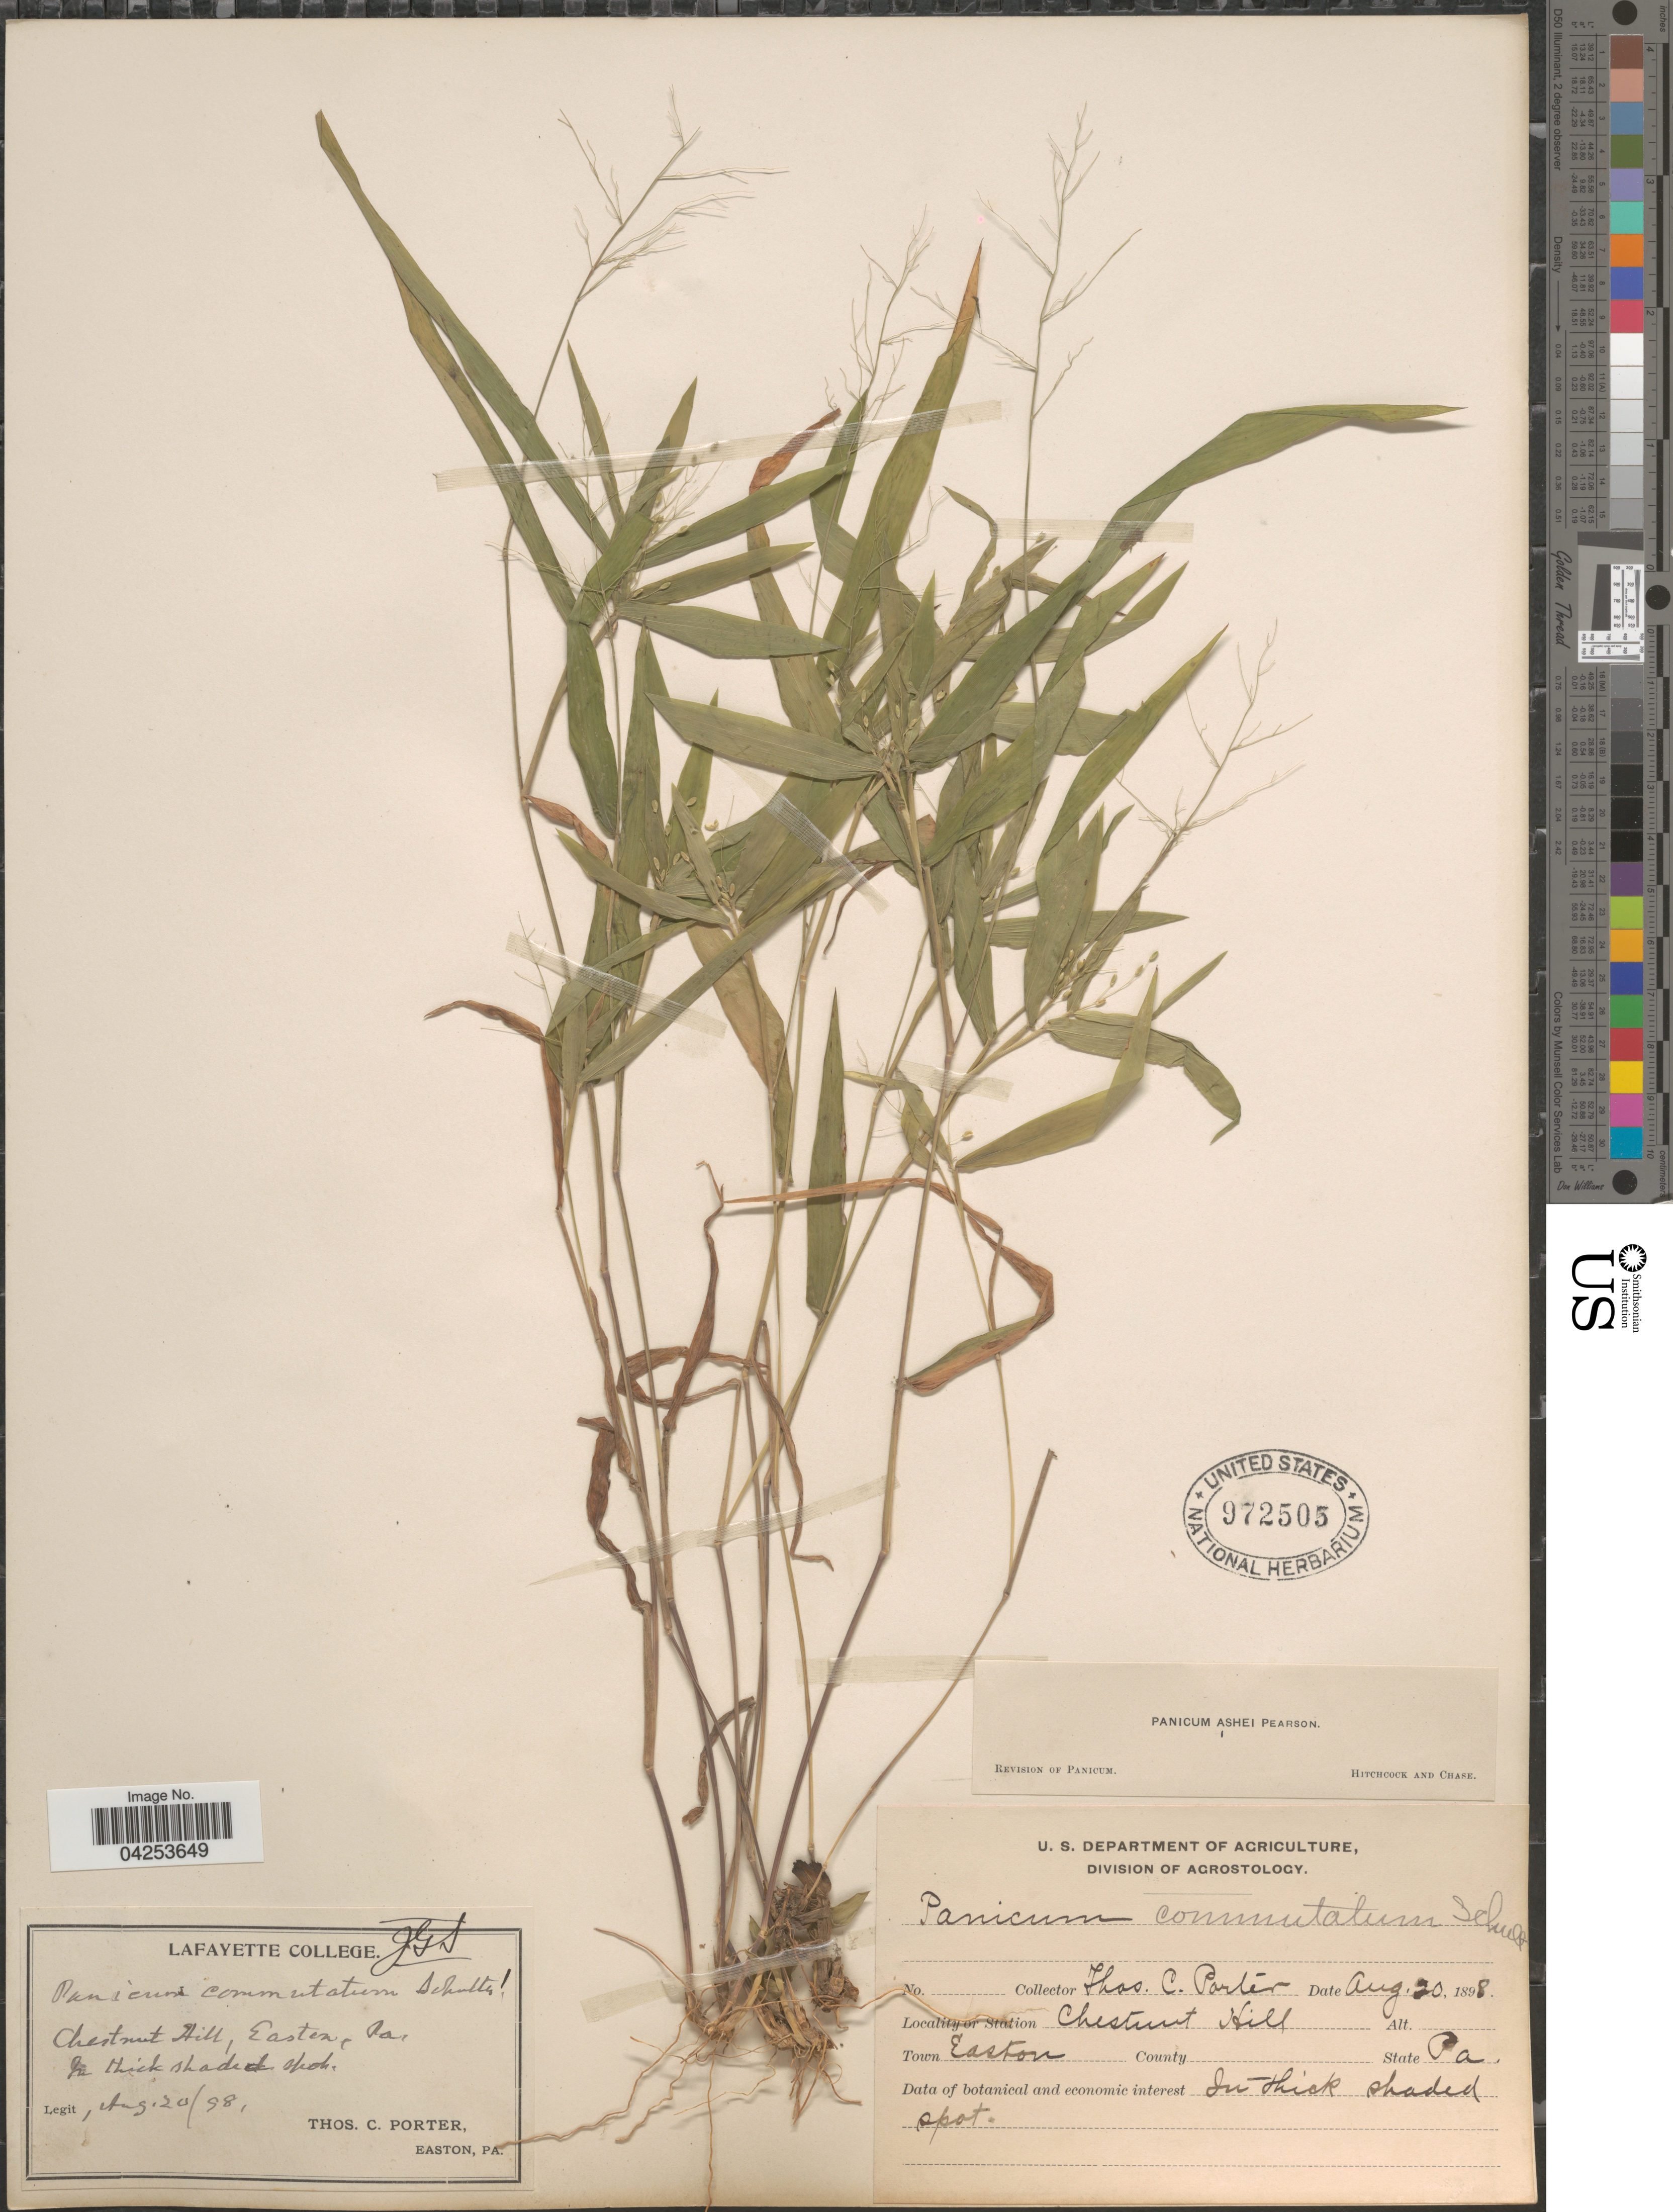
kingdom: Plantae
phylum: Tracheophyta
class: Liliopsida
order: Poales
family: Poaceae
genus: Dichanthelium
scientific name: Dichanthelium commutatum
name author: (Schult.) Gould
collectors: T. Porter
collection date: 1898-08-20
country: United States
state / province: Pennsylvania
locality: Chestnut Hill. Town Easton. In thick shaded spot.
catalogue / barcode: US 972505